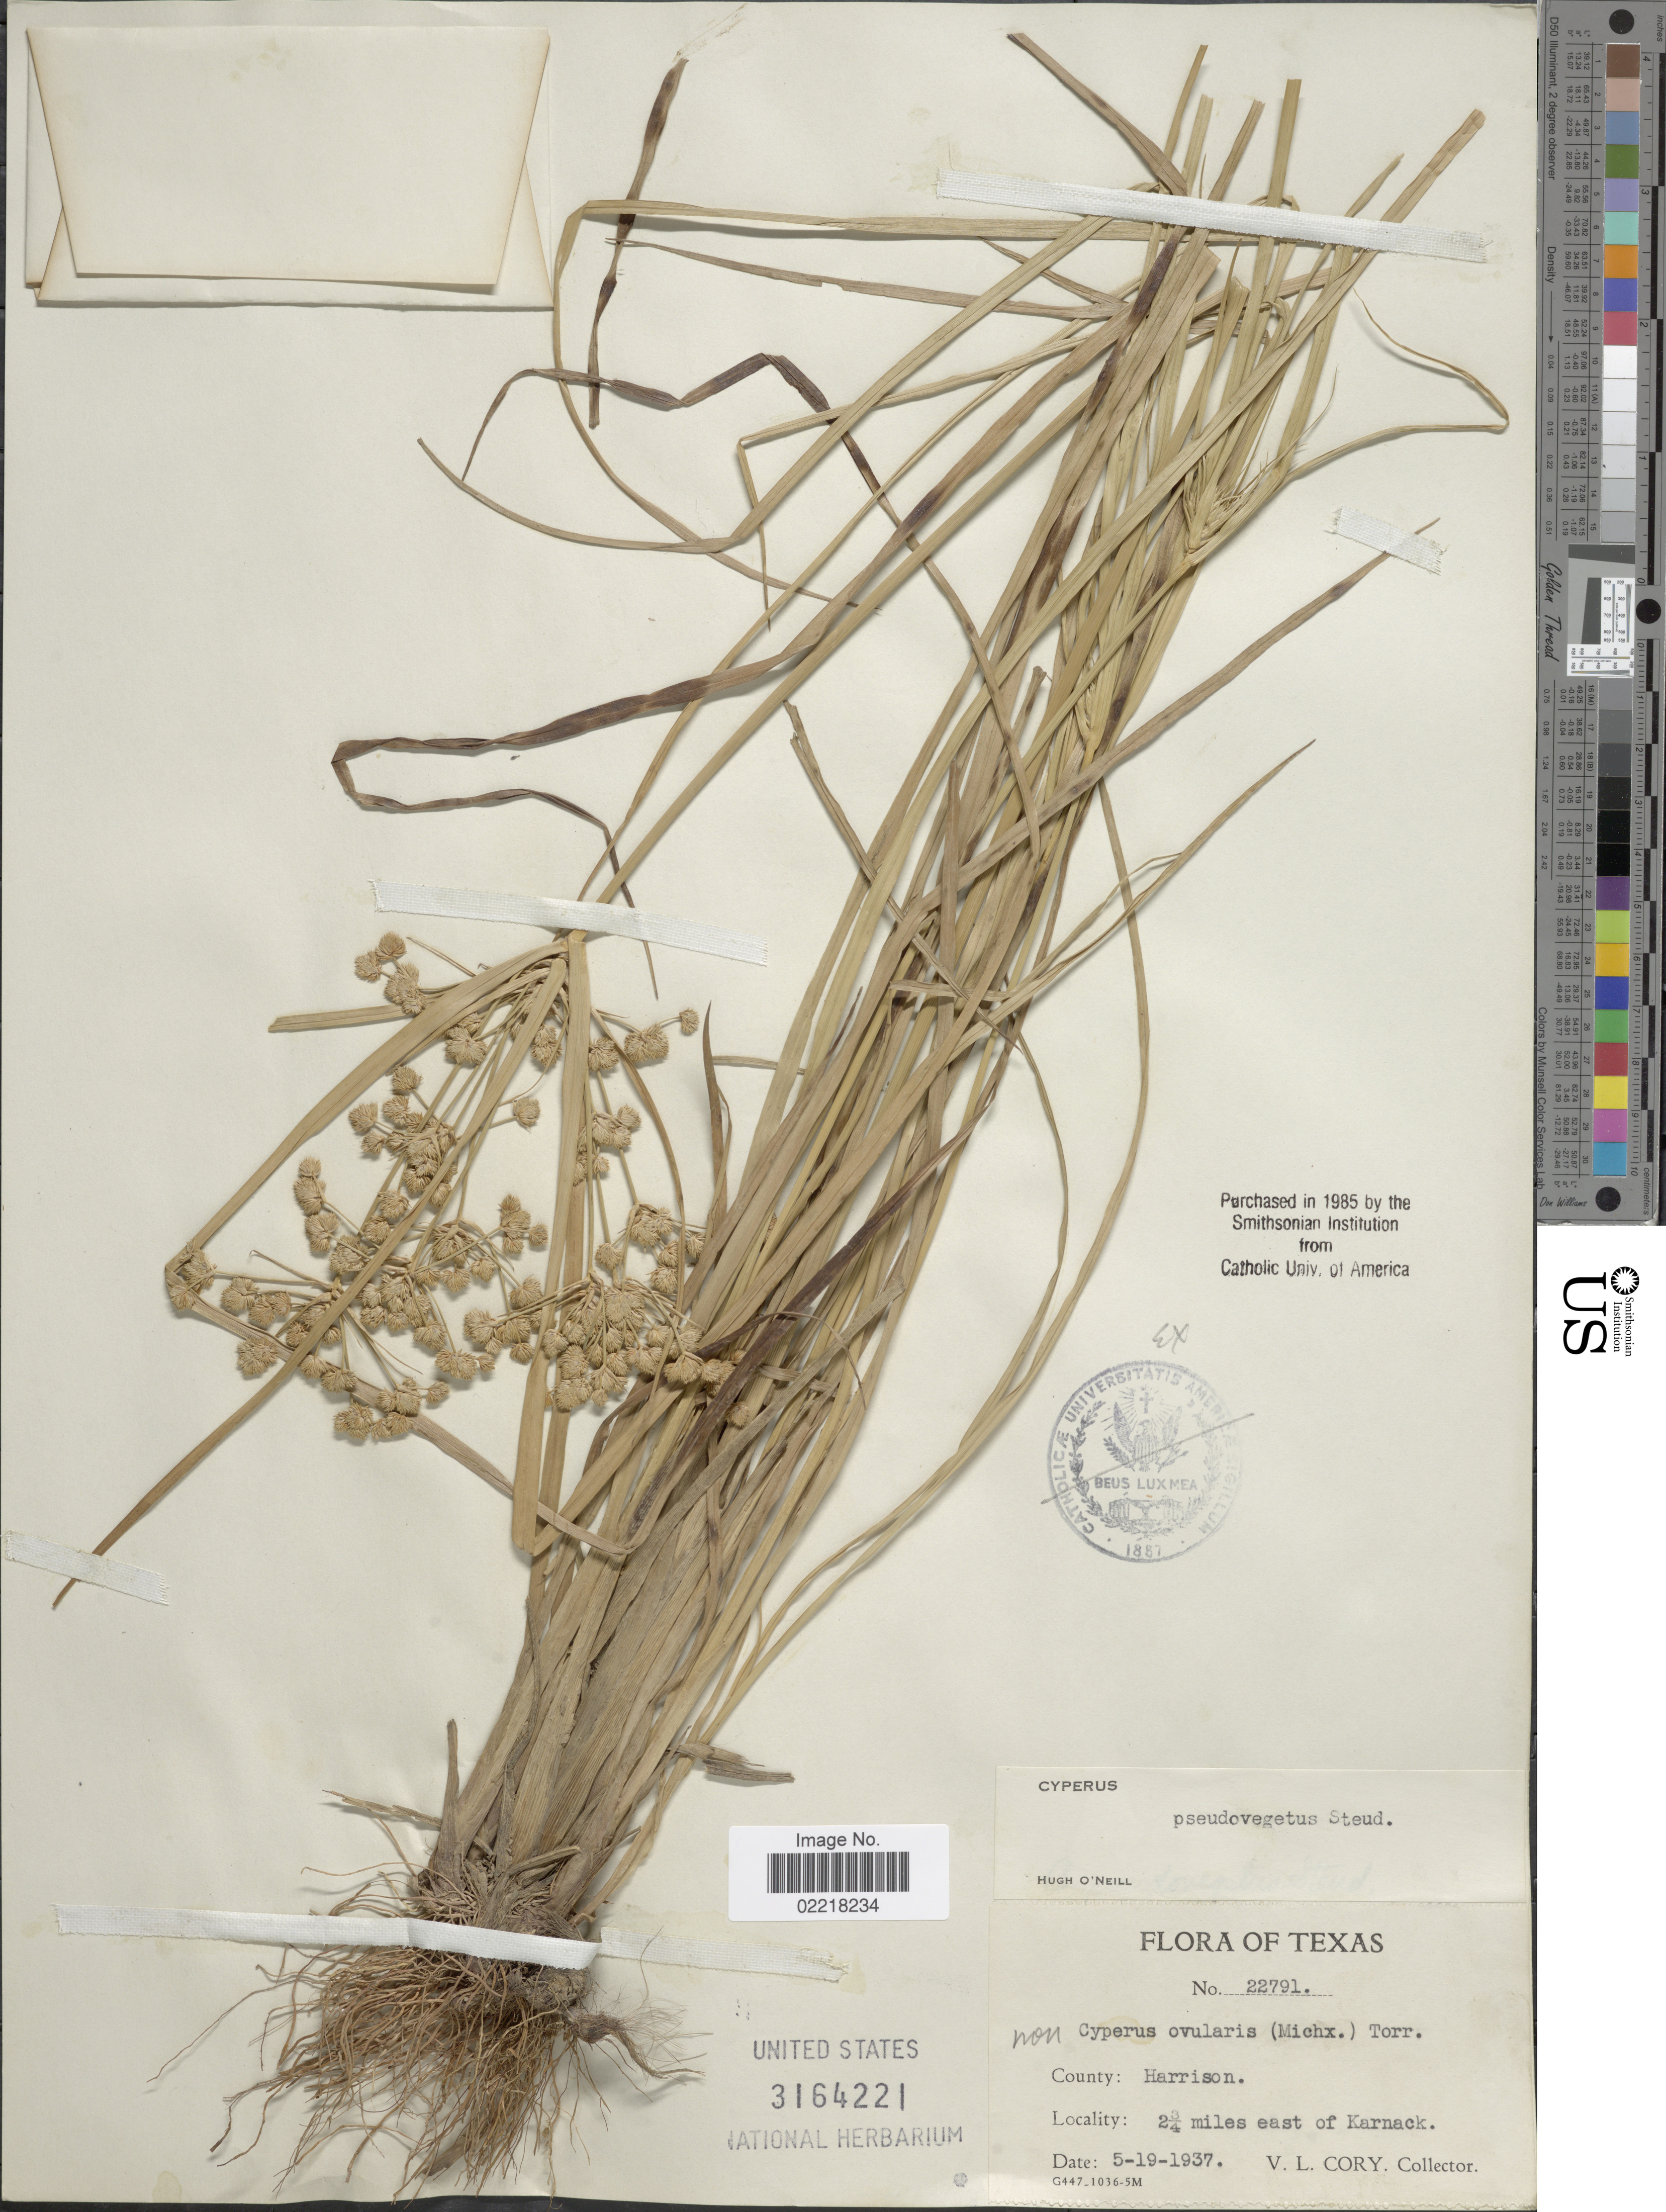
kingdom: Plantae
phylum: Tracheophyta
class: Liliopsida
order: Poales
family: Cyperaceae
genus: Cyperus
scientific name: Cyperus pseudovegetus Steud.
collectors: V. Cory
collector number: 22791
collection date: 1937-05-19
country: United States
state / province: Texas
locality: County Harrison, 2 3/4 miles east of Karnack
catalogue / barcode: US 3164221